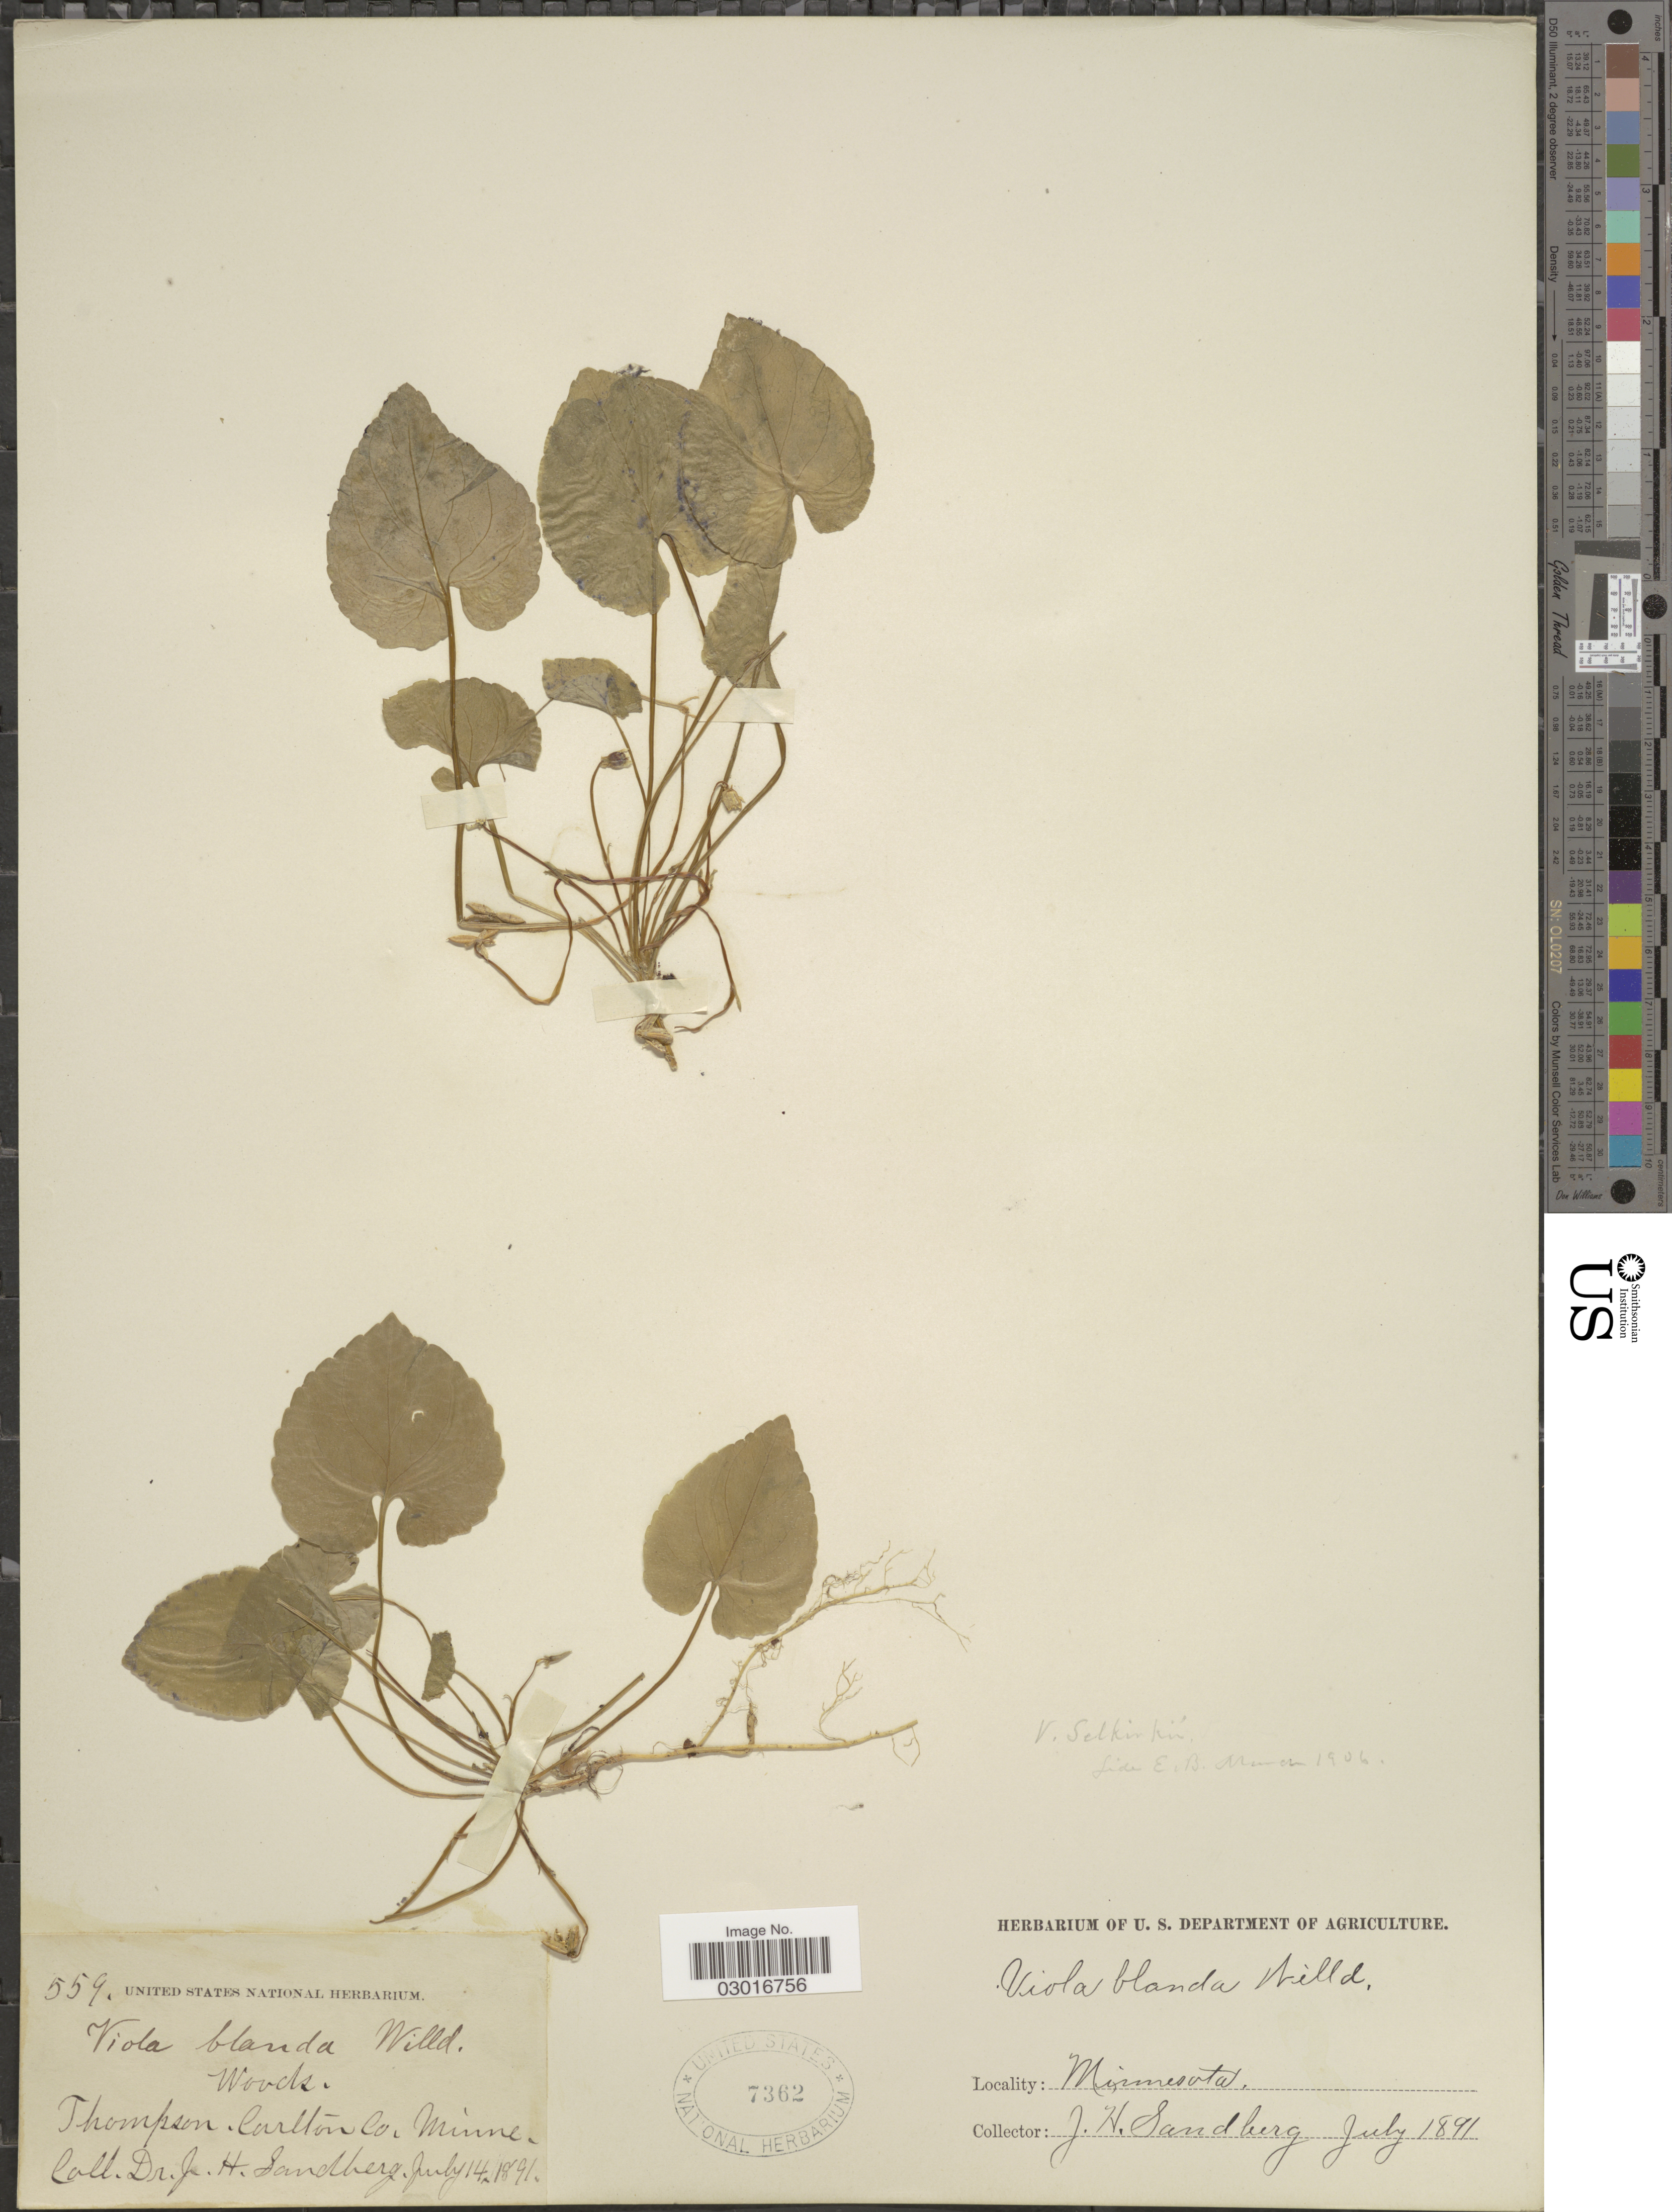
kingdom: Plantae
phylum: Tracheophyta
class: Magnoliopsida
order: Malpighiales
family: Violaceae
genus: Viola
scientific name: Viola selkirkii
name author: Pursh ex Goldie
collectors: J. H. Sandberg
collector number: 59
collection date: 1891-07-14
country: United States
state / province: Minnesota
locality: Thompson. Carlton Co.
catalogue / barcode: US 7362